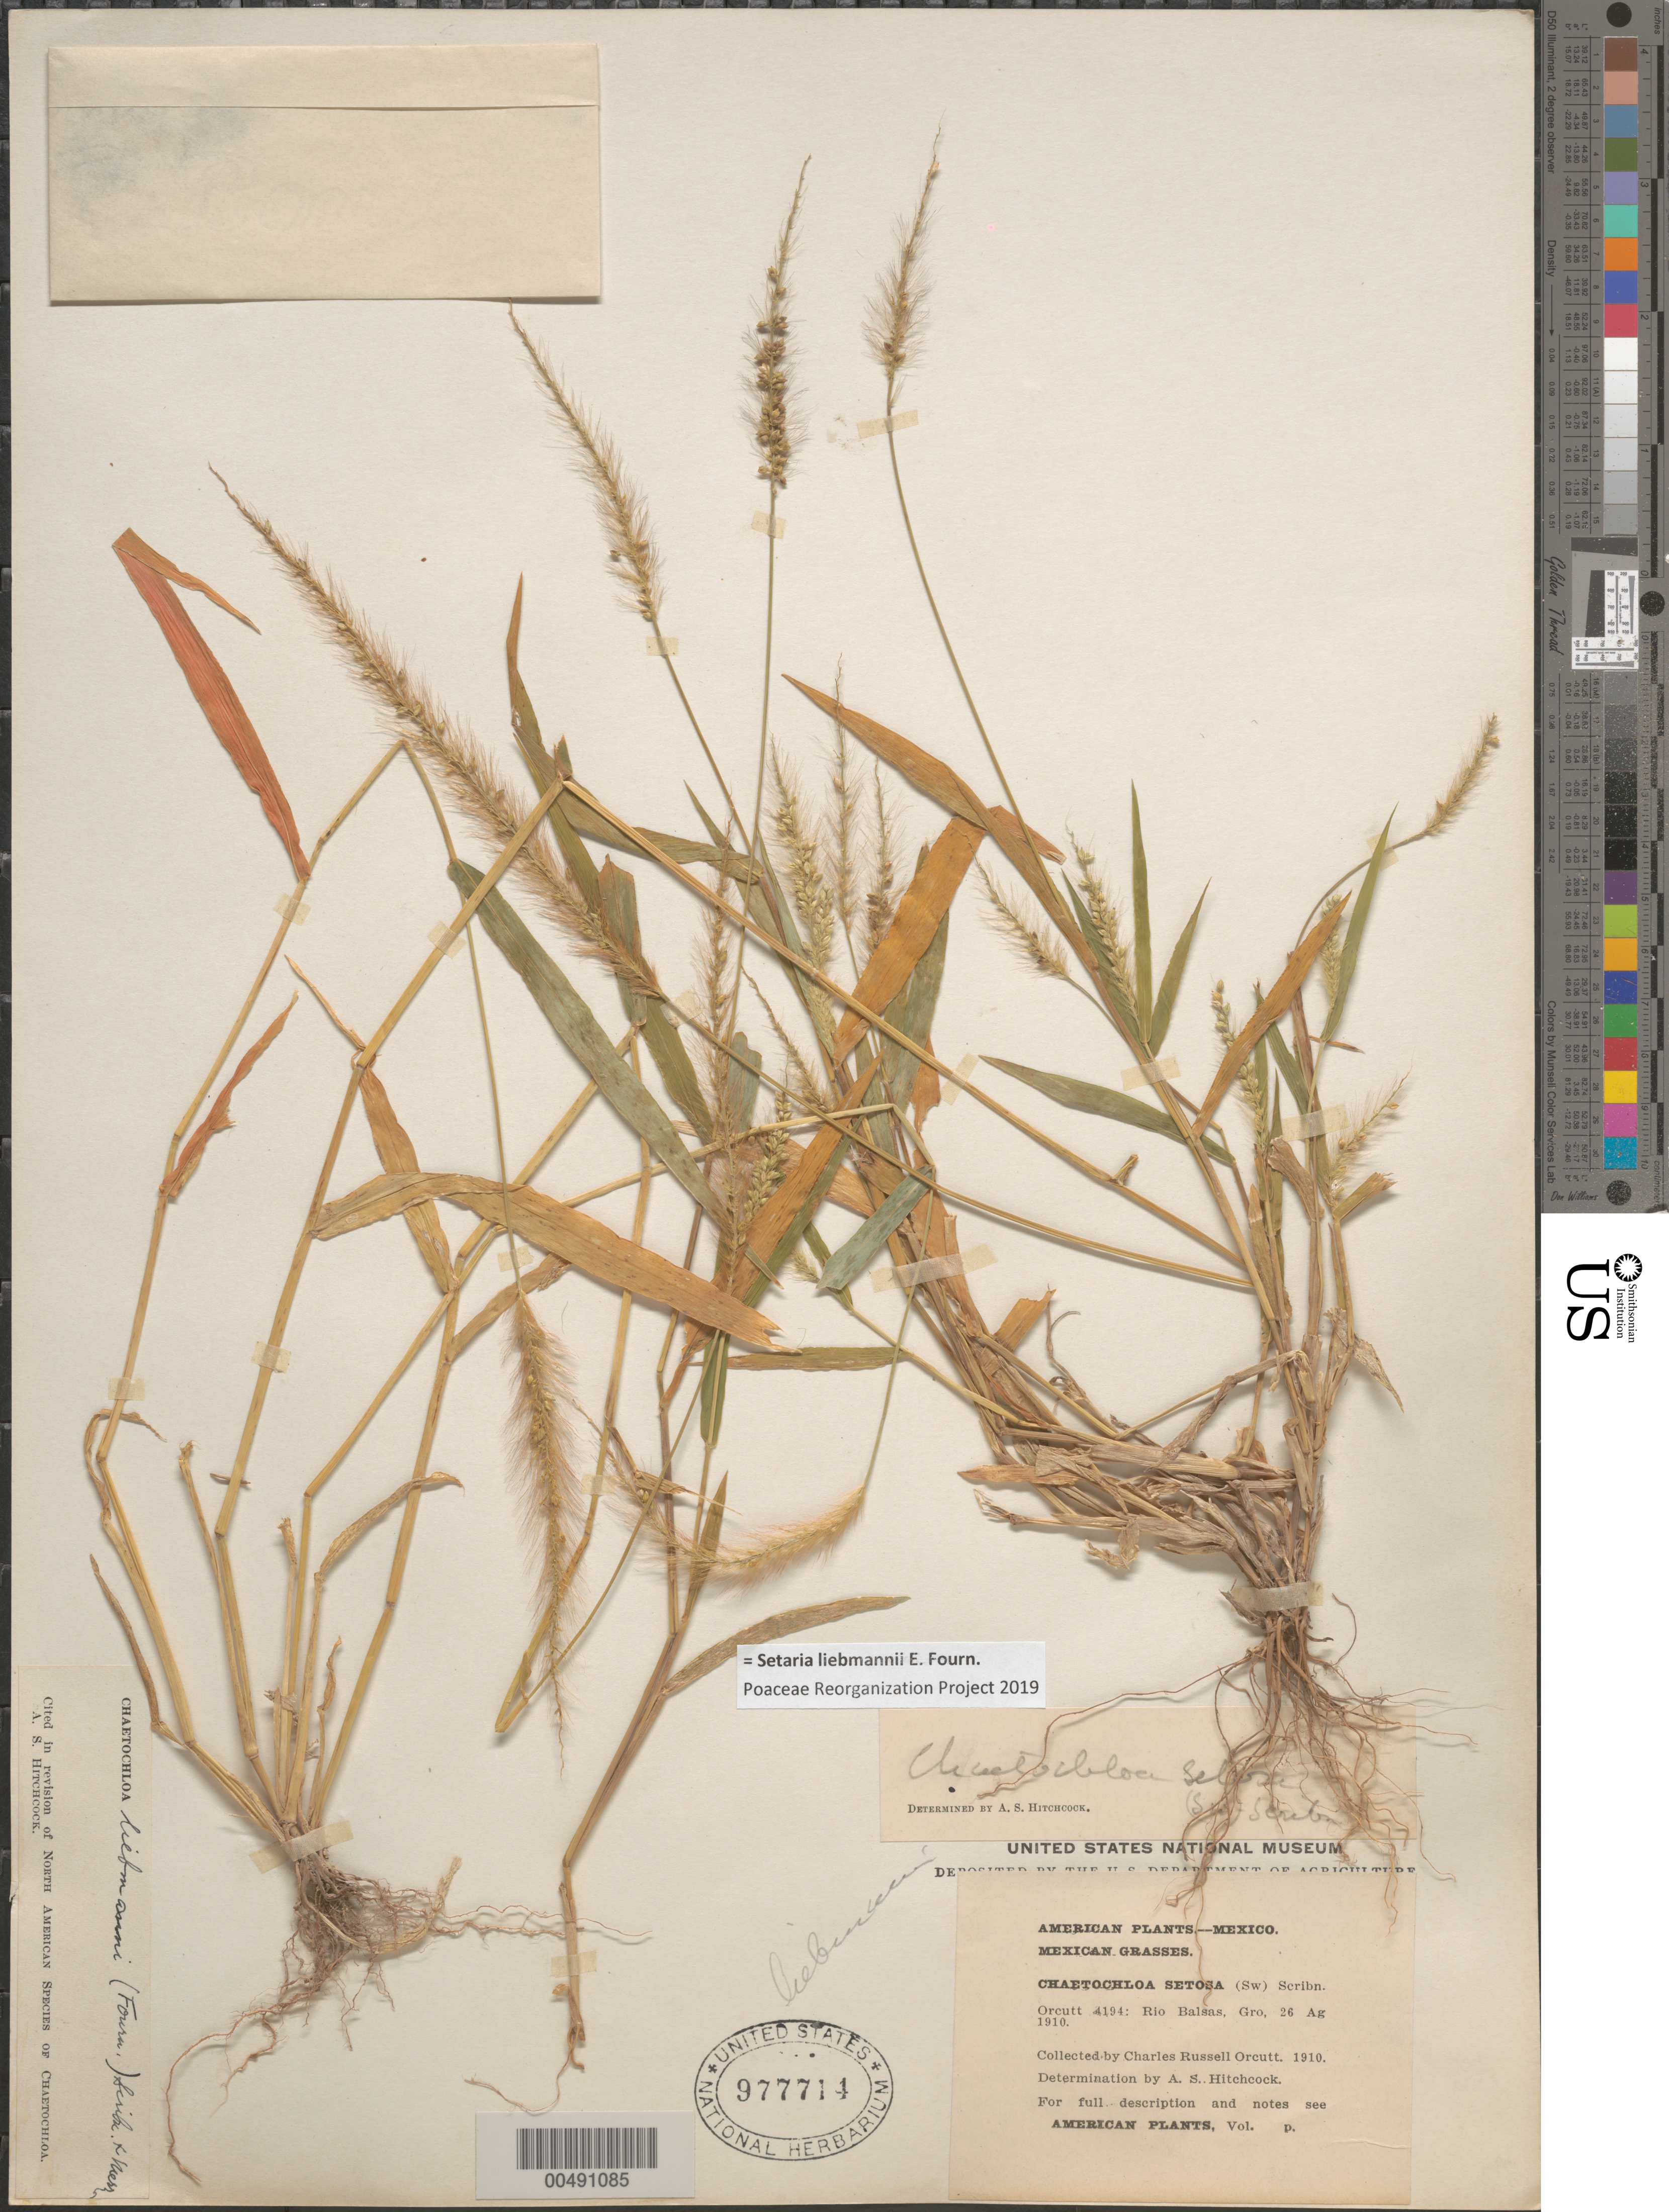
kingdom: Plantae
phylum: Tracheophyta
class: Liliopsida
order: Poales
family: Poaceae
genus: Setaria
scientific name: Setaria liebmannii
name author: E. Fourn.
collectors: C. R. Orcutt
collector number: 4194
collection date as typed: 26 Aug 1910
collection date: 1910-08-26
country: Mexico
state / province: Guerrero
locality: Rio Balsas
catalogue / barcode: US 977714